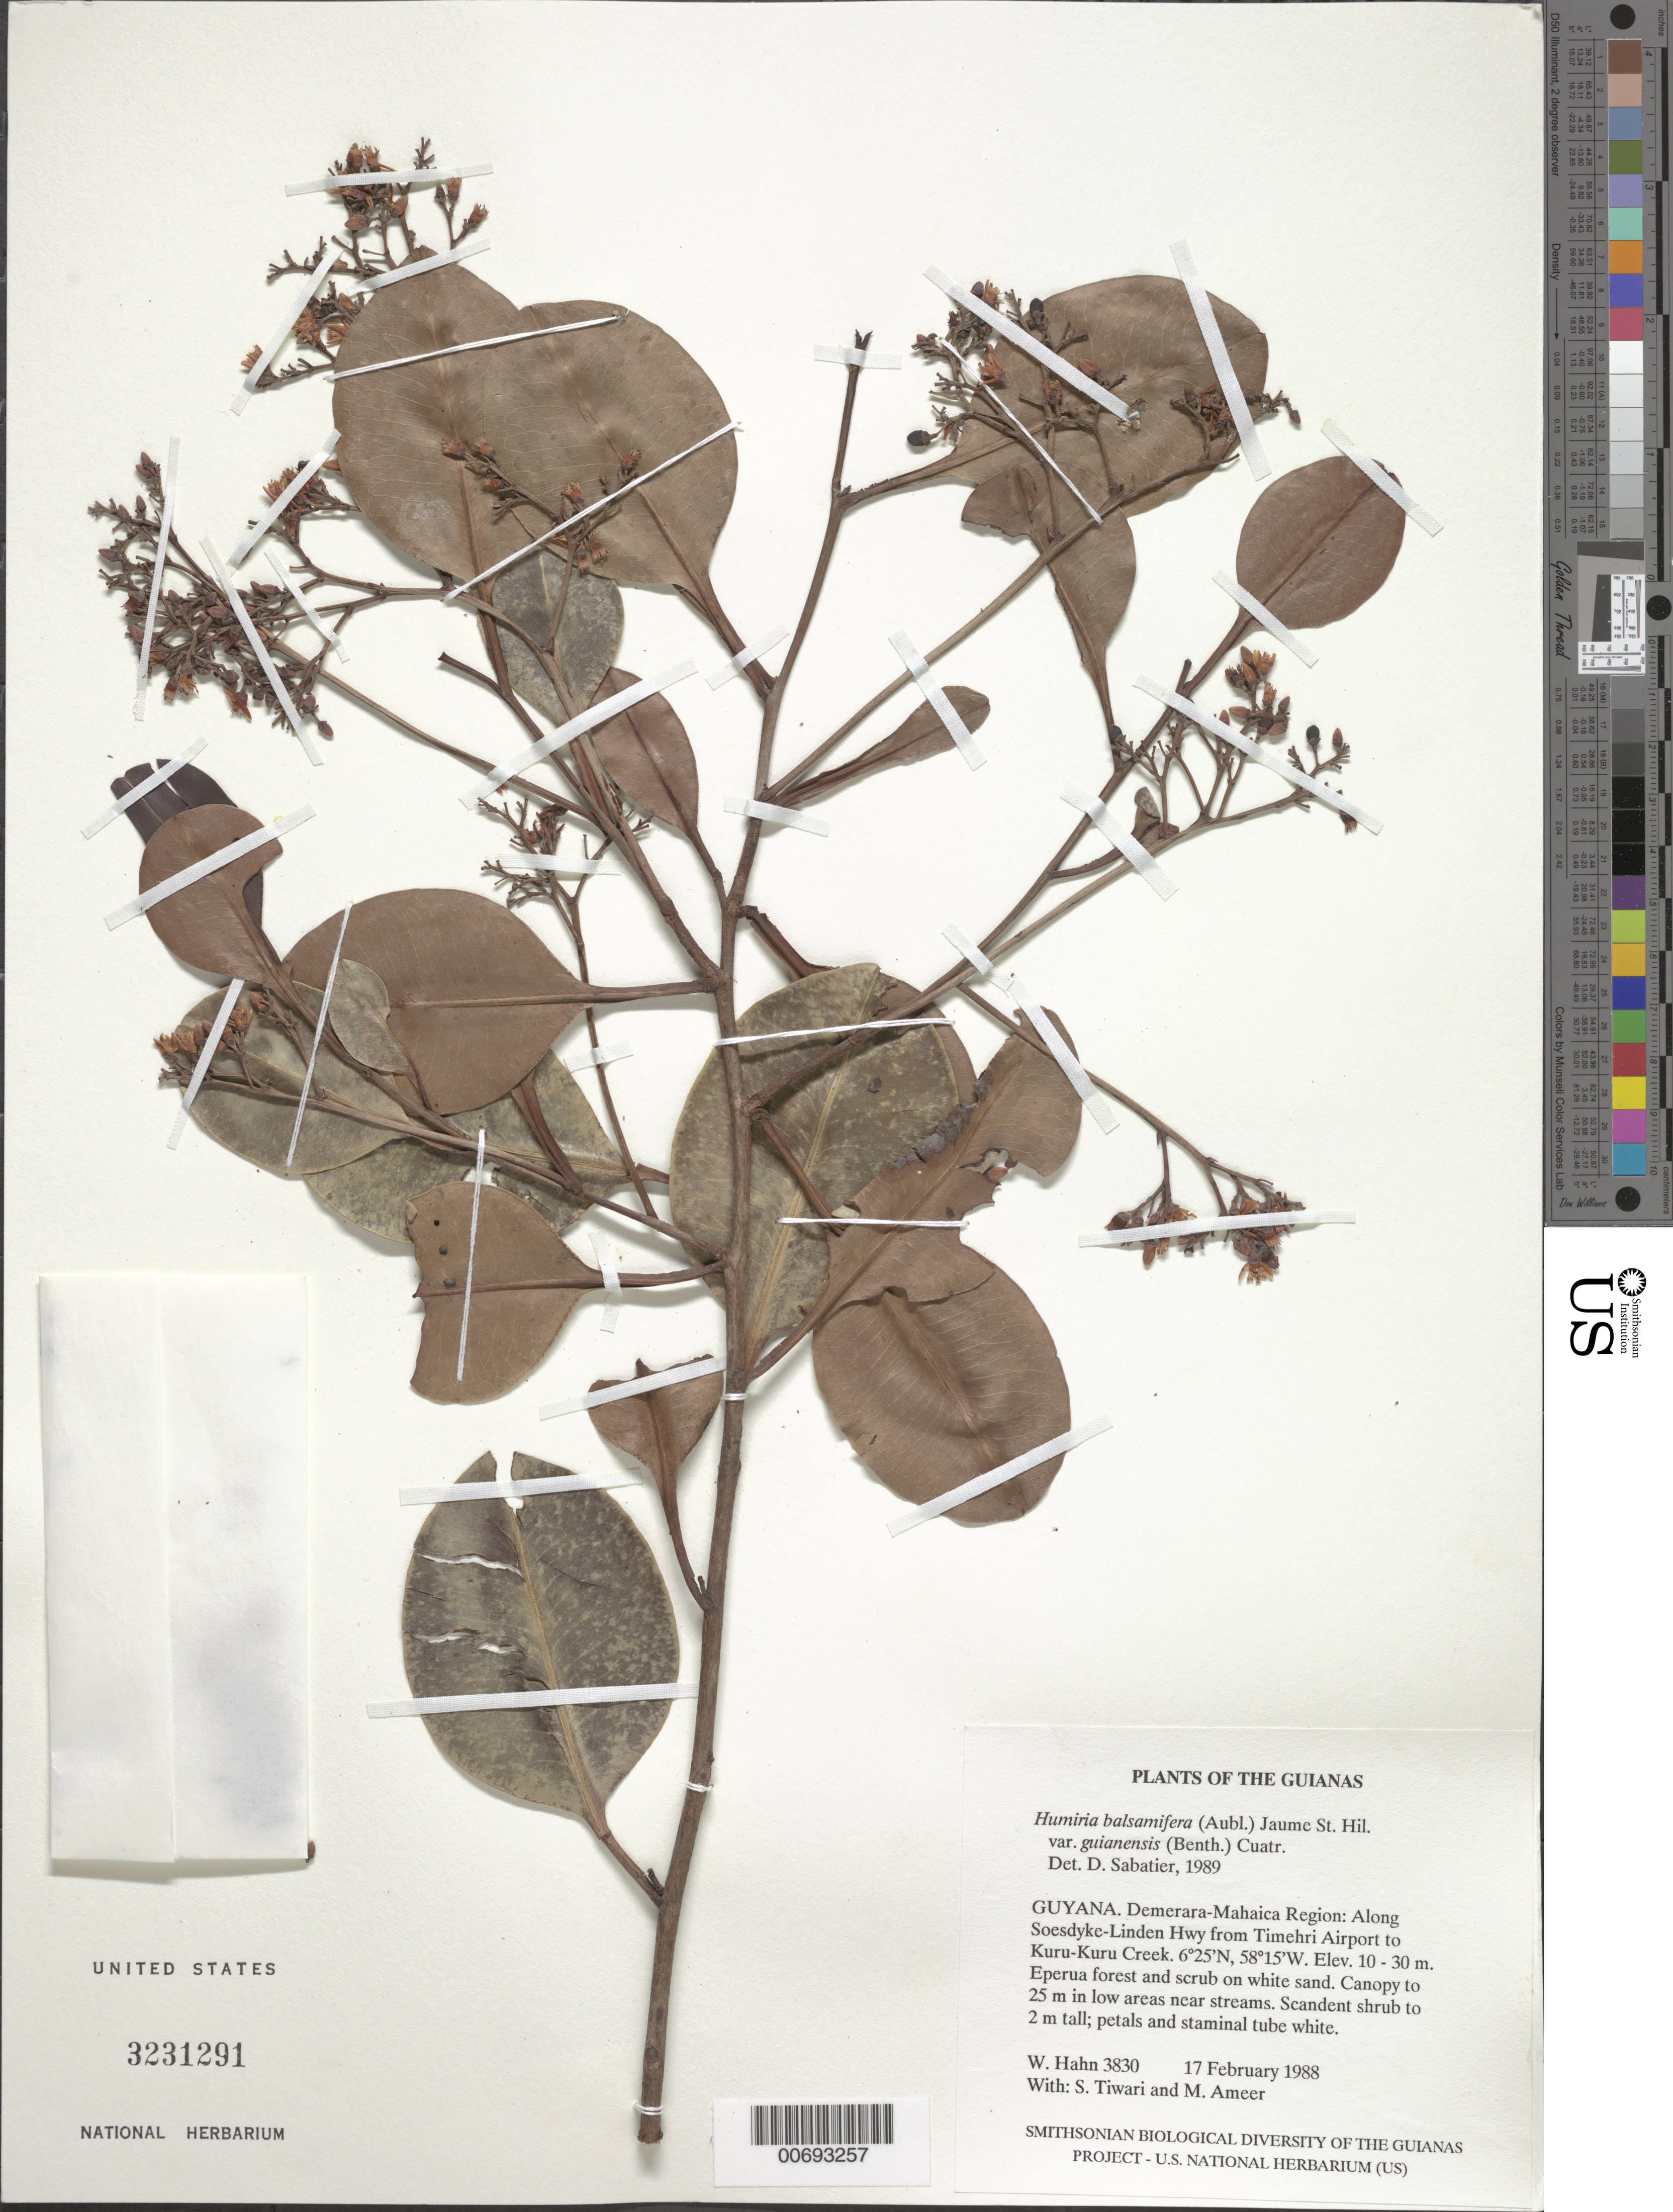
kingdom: Plantae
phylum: Tracheophyta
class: Magnoliopsida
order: Malpighiales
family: Humiriaceae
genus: Humiria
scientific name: Humiria balsamifera var. guianensis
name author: (Benth.) Cuatrec.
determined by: Sabatier, D.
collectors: W. Hahn, S. Tiwari & M. Ameer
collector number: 3830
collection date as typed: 17 February 1988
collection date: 1988-02-17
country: Guyana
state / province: Demerara-Mahaica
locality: Along Soesdyke-Linden Hwy from Timehri Airport to Kuru-Kuru Creek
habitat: Eperua forest and scrub on white sand. Canopy to 25 m in low areas near streams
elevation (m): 10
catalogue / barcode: US 3231291